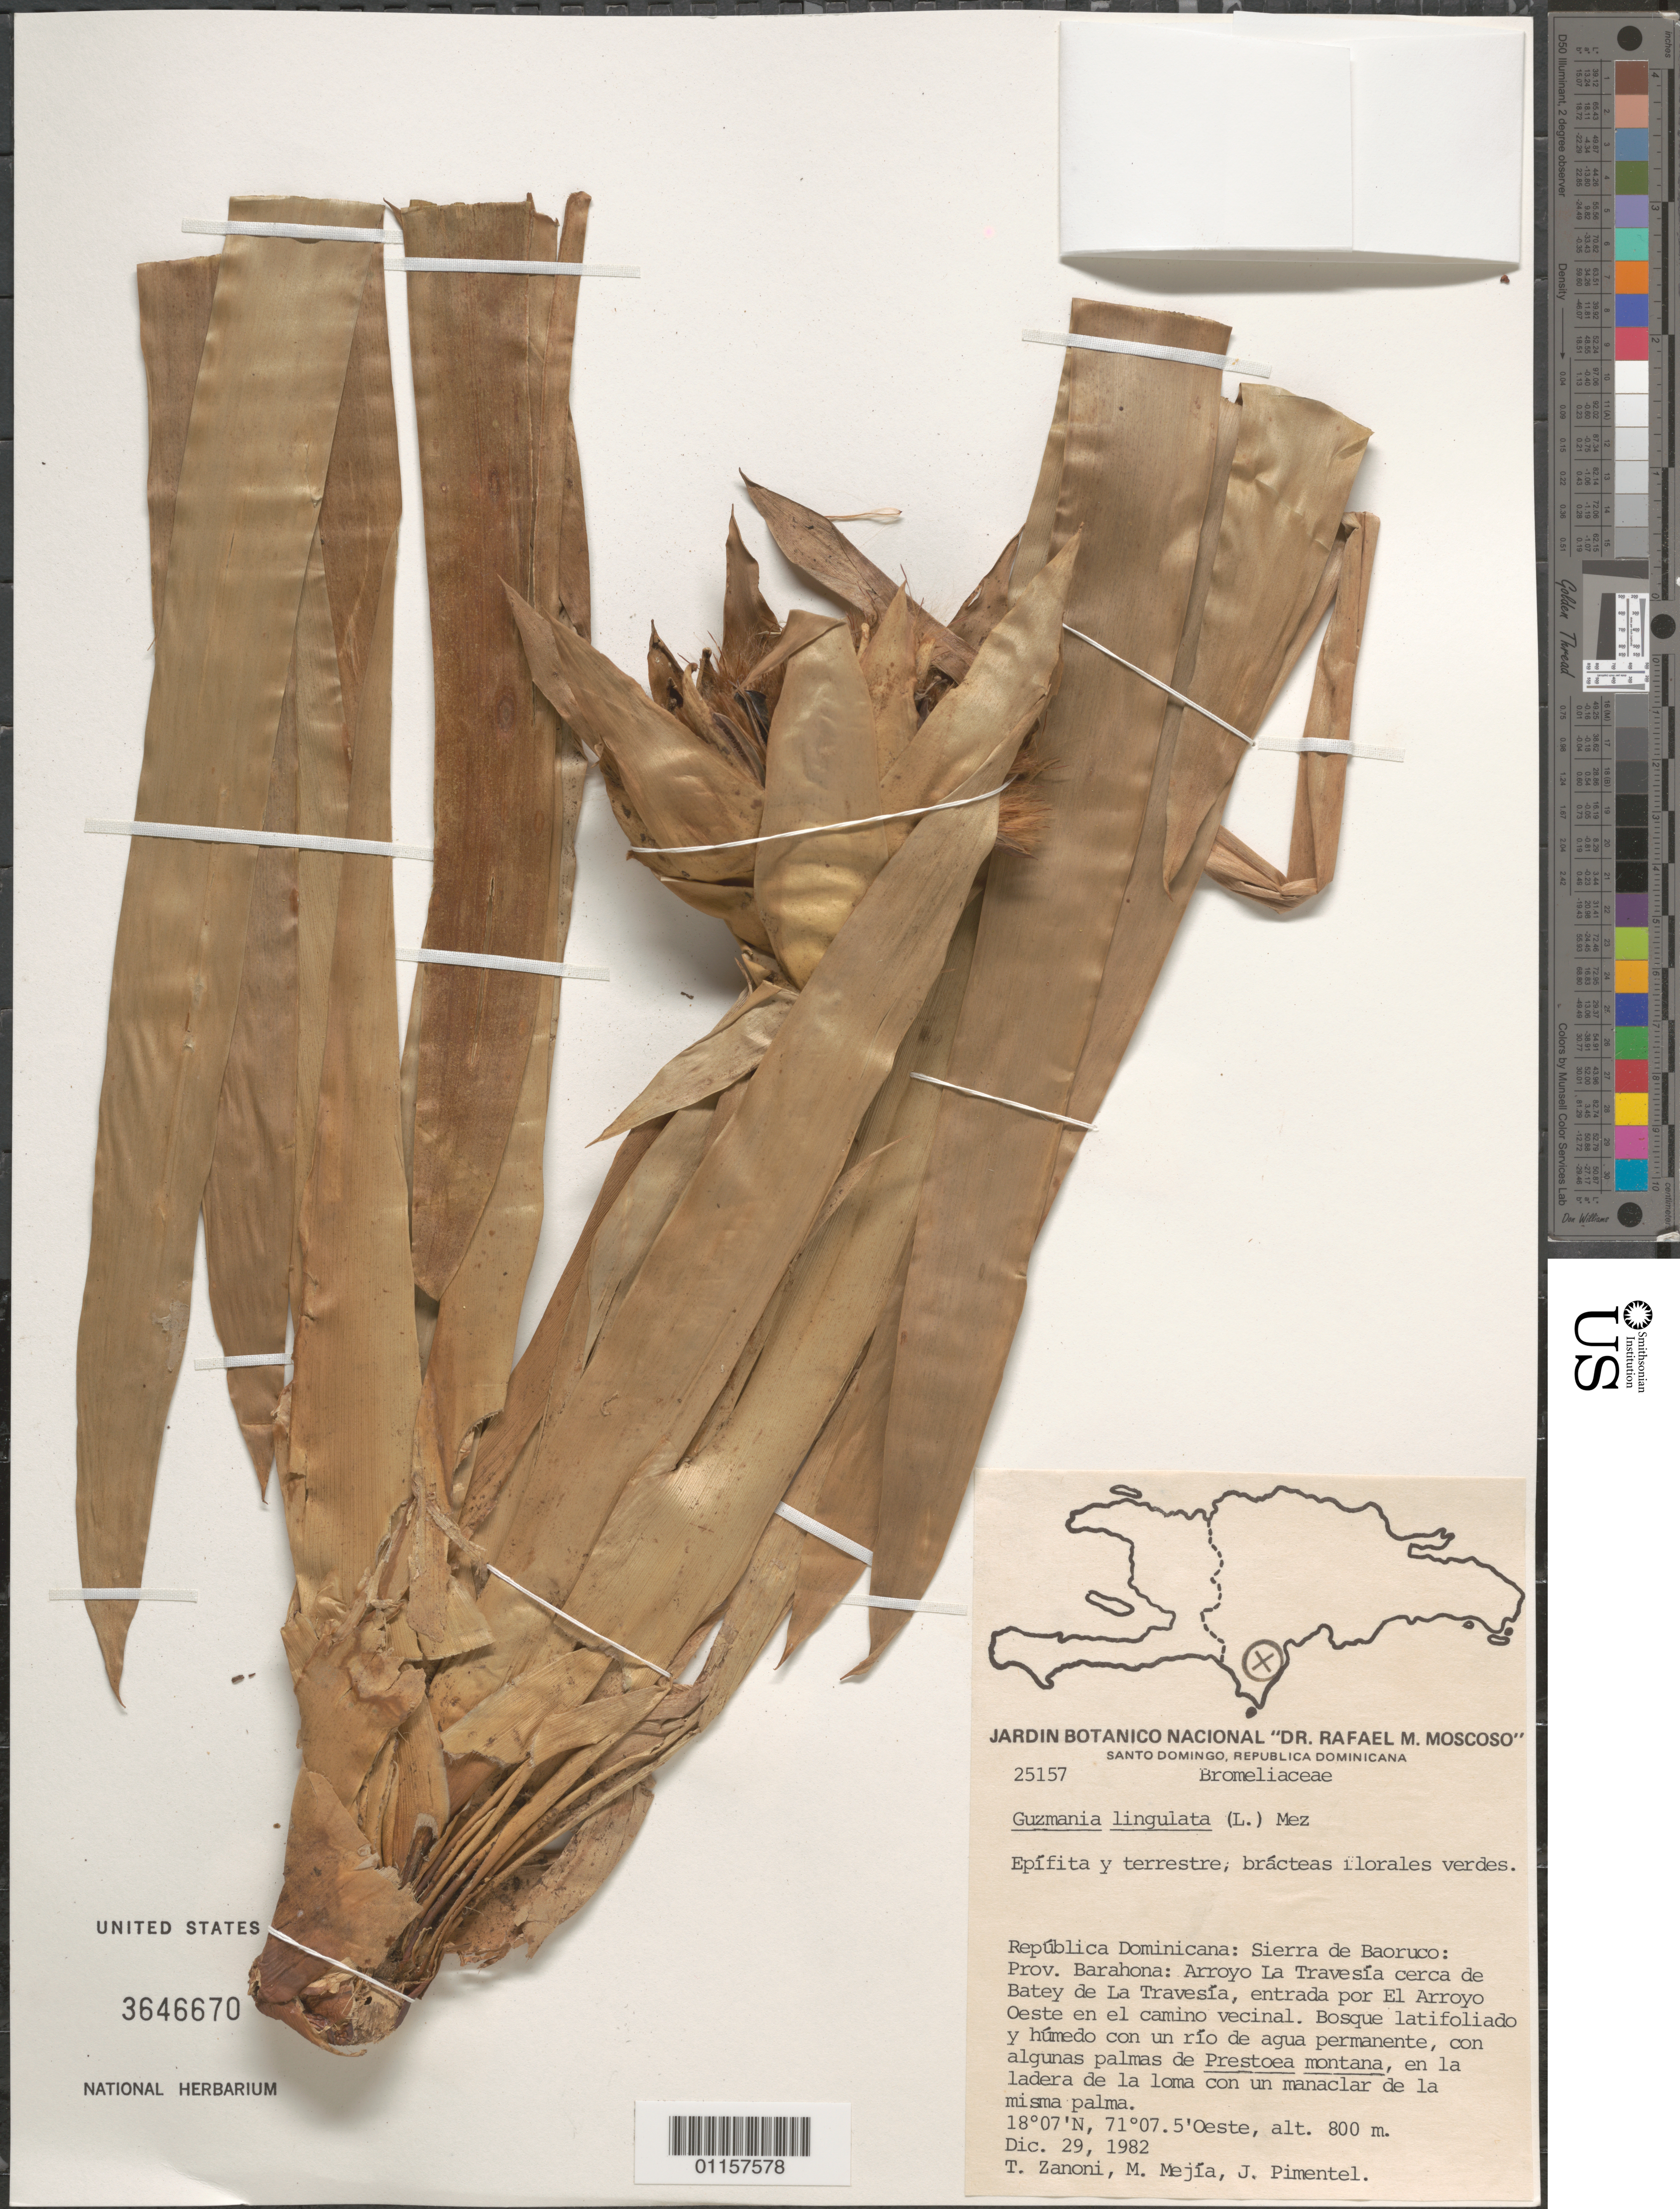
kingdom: Plantae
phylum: Tracheophyta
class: Liliopsida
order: Poales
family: Bromeliaceae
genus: Guzmania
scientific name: Guzmania lingulata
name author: (L.) Mez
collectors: T. A. Zanoni, M. Mejia & J. Pimentel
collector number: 25157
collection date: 1982-12-29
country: Dominican Republic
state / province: Barahona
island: Hispaniola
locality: Sierra de Baoruco; arroyo La Travesía cerca de Batey de La Travesía, entrada por El Arroyo Oeste en el camino vecinal.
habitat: Bosque latifoliado y húmedo con un río de agua permanente, con algunas palmas de Prestoea montana, en la ladera de la loma con un manaclar de la misma palma.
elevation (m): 800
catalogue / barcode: US 3646670